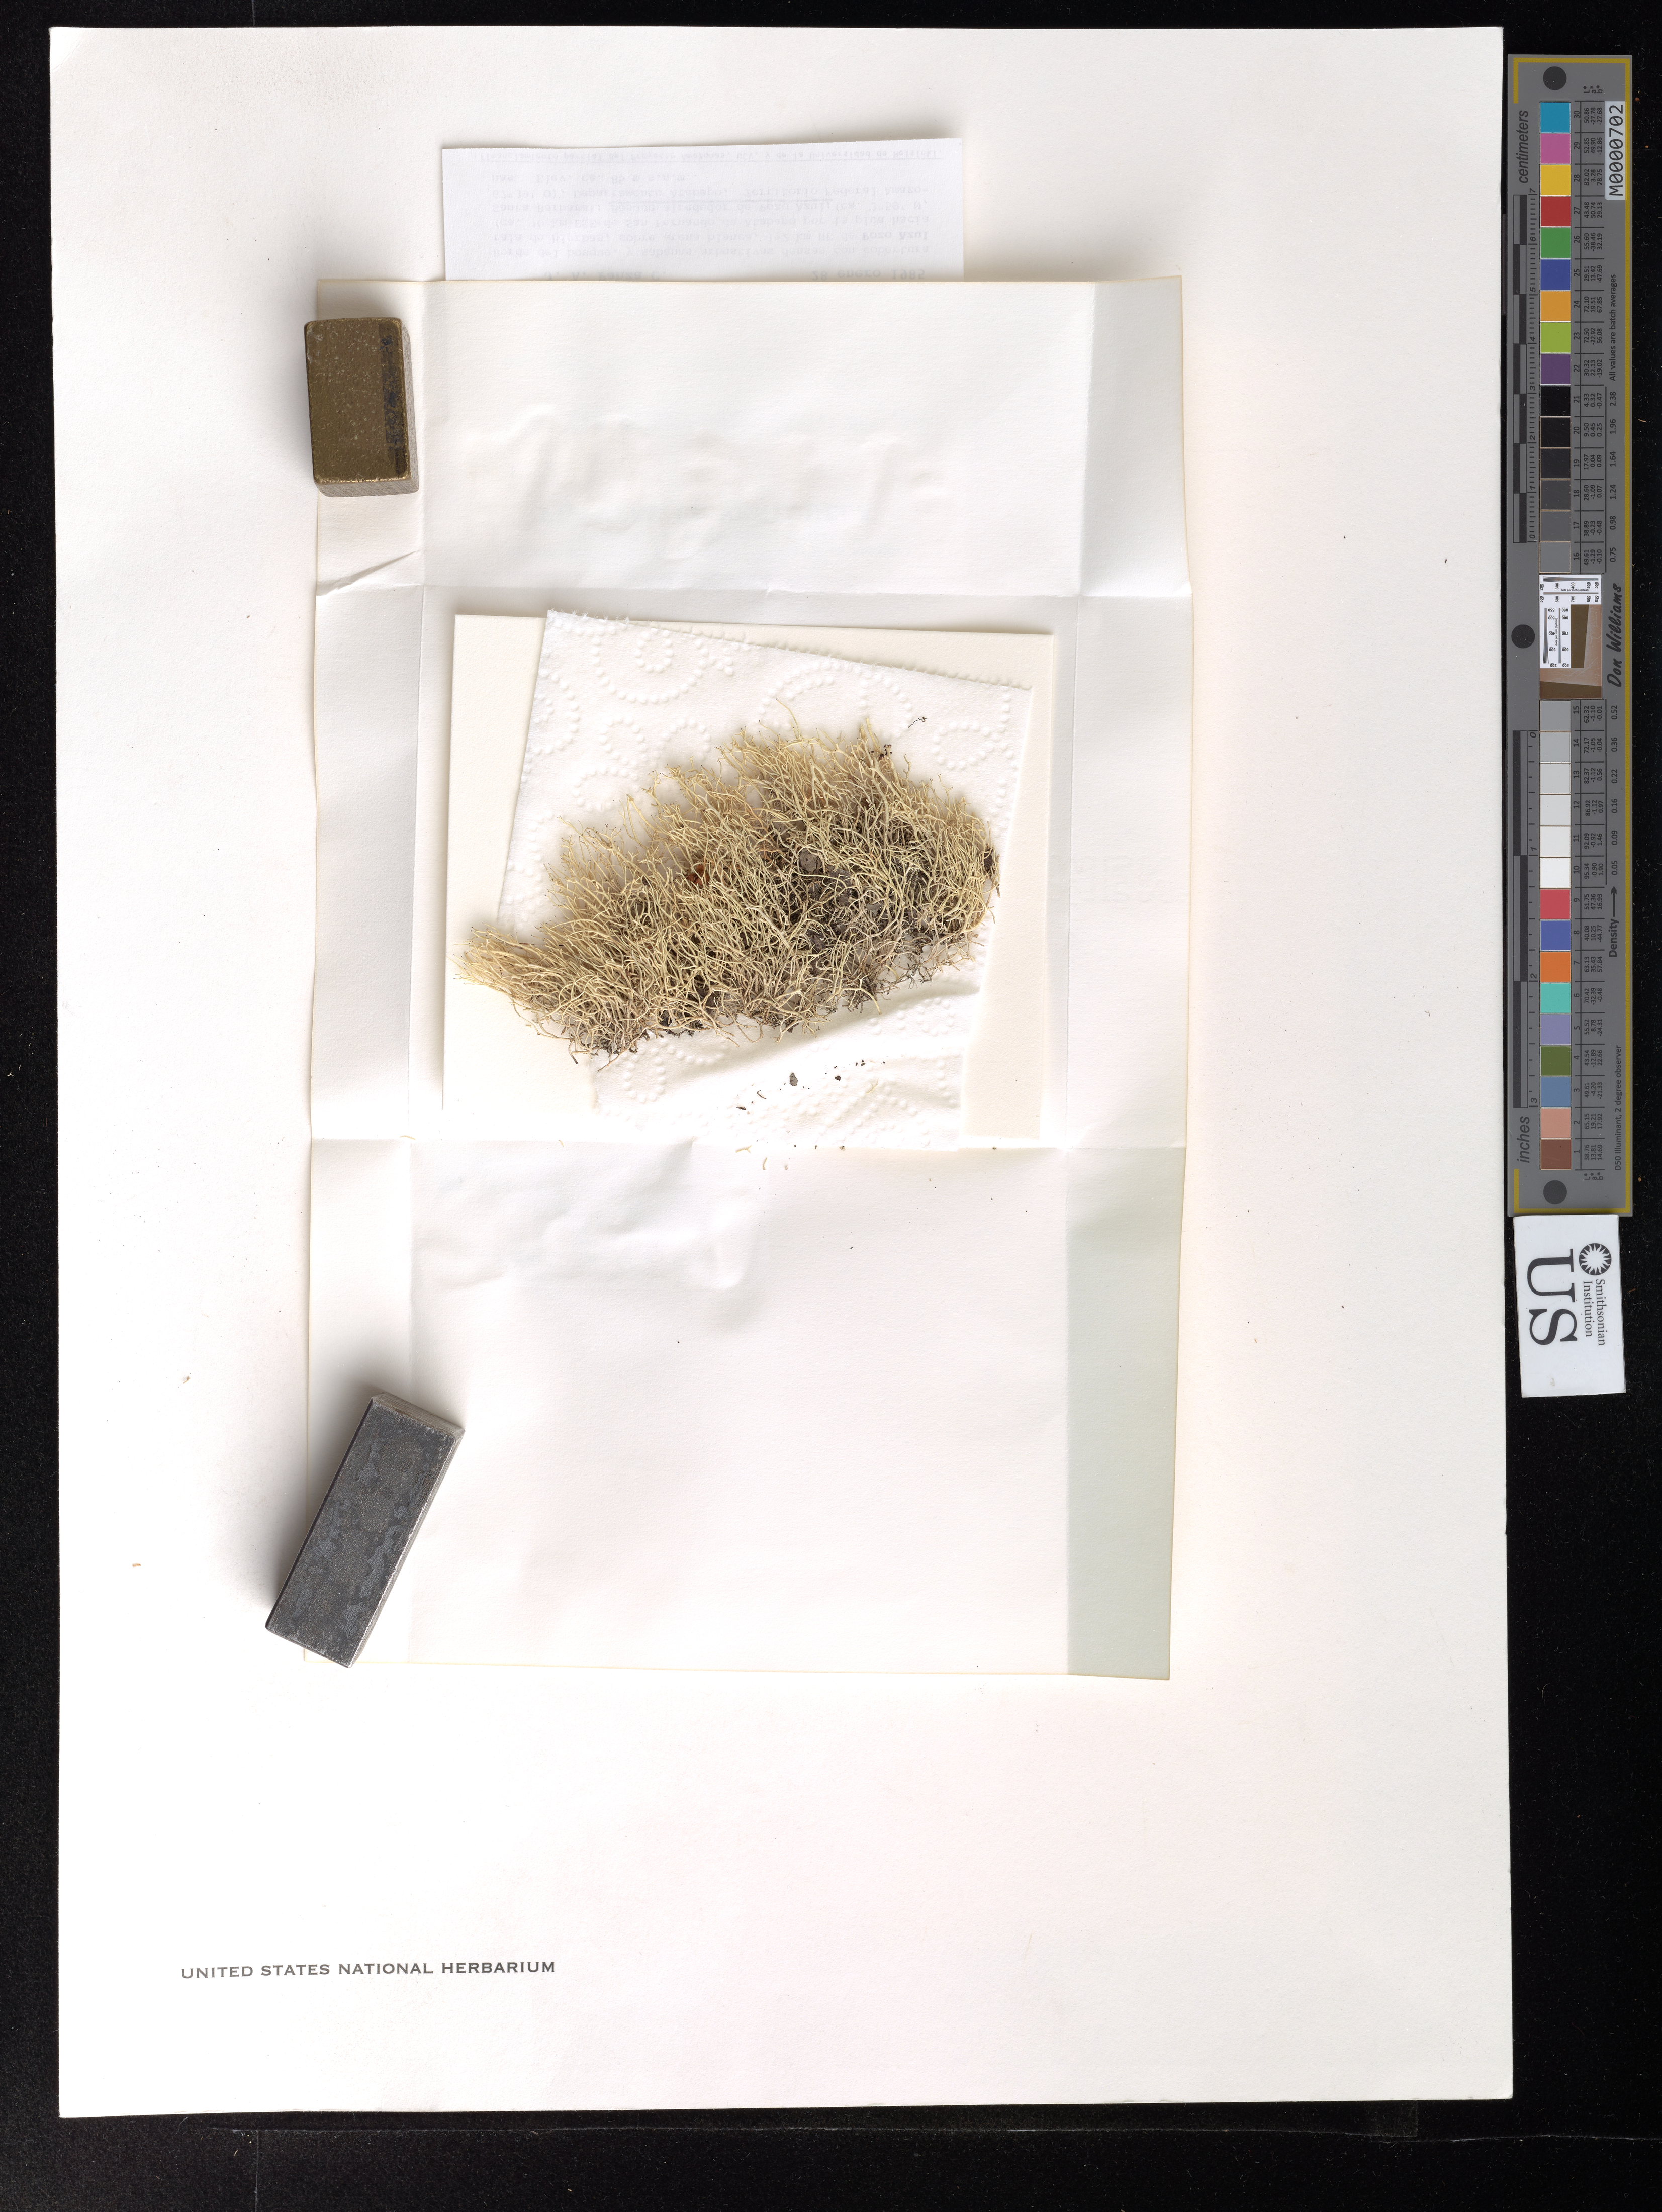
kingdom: Fungi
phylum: Ascomycota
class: Lecanoromycetes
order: Lecanorales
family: Cladoniaceae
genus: Cladonia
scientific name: Cladonia submedusina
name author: Müll. Arg.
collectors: S. S. Tillett, T. T. Ahti & J. Panza C.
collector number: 173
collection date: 1985-01-28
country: Venezuela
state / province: Amazonas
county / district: Atabapo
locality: Pozo Azul, 1-2 km NE (ca. 10 km ESE de San Fernando de Atabapo por la pica hacia Santa Barbara). Bosque alrededor de Pozo Azul.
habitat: Borde del bosque, y sabana arbustivas densas con cobertura rala de hierbas, sobre arena blanca.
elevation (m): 85